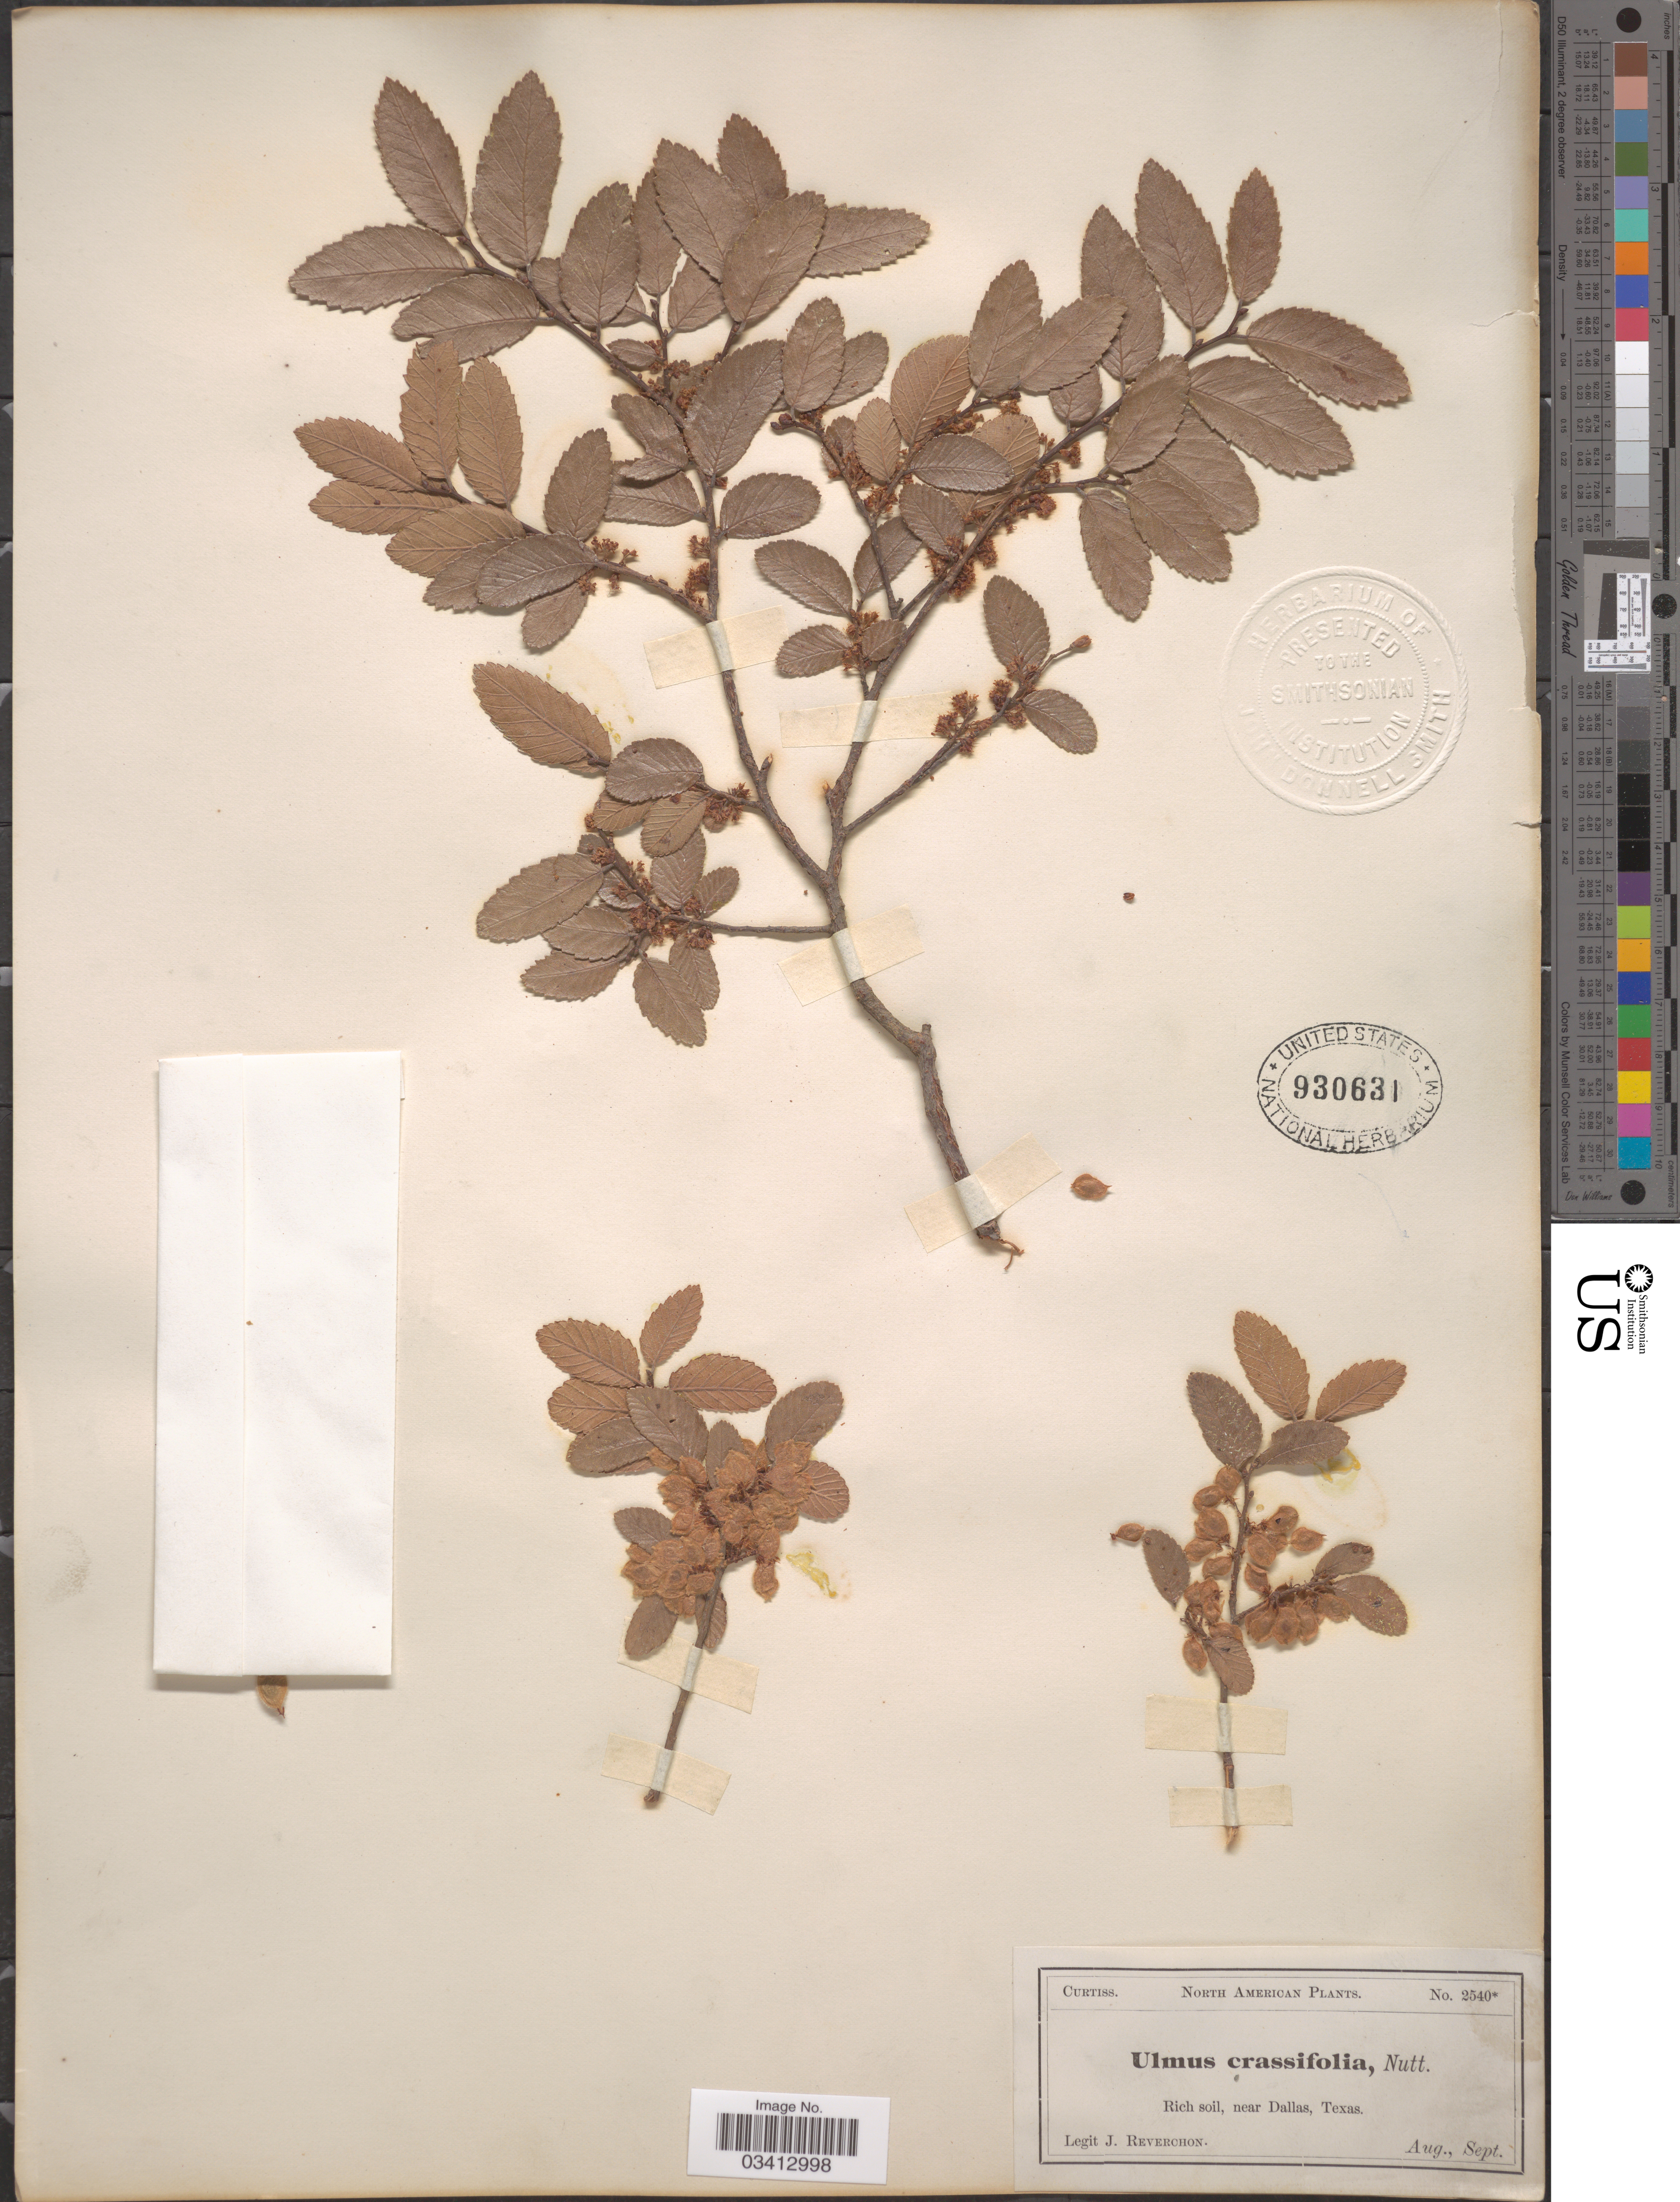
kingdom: Plantae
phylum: Tracheophyta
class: Magnoliopsida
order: Rosales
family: Ulmaceae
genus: Ulmus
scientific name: Ulmus crassifolia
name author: Nutt.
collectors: J. Reverchon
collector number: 2540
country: United States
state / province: Texas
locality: Rich soil, near Dallas.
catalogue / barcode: US 930631